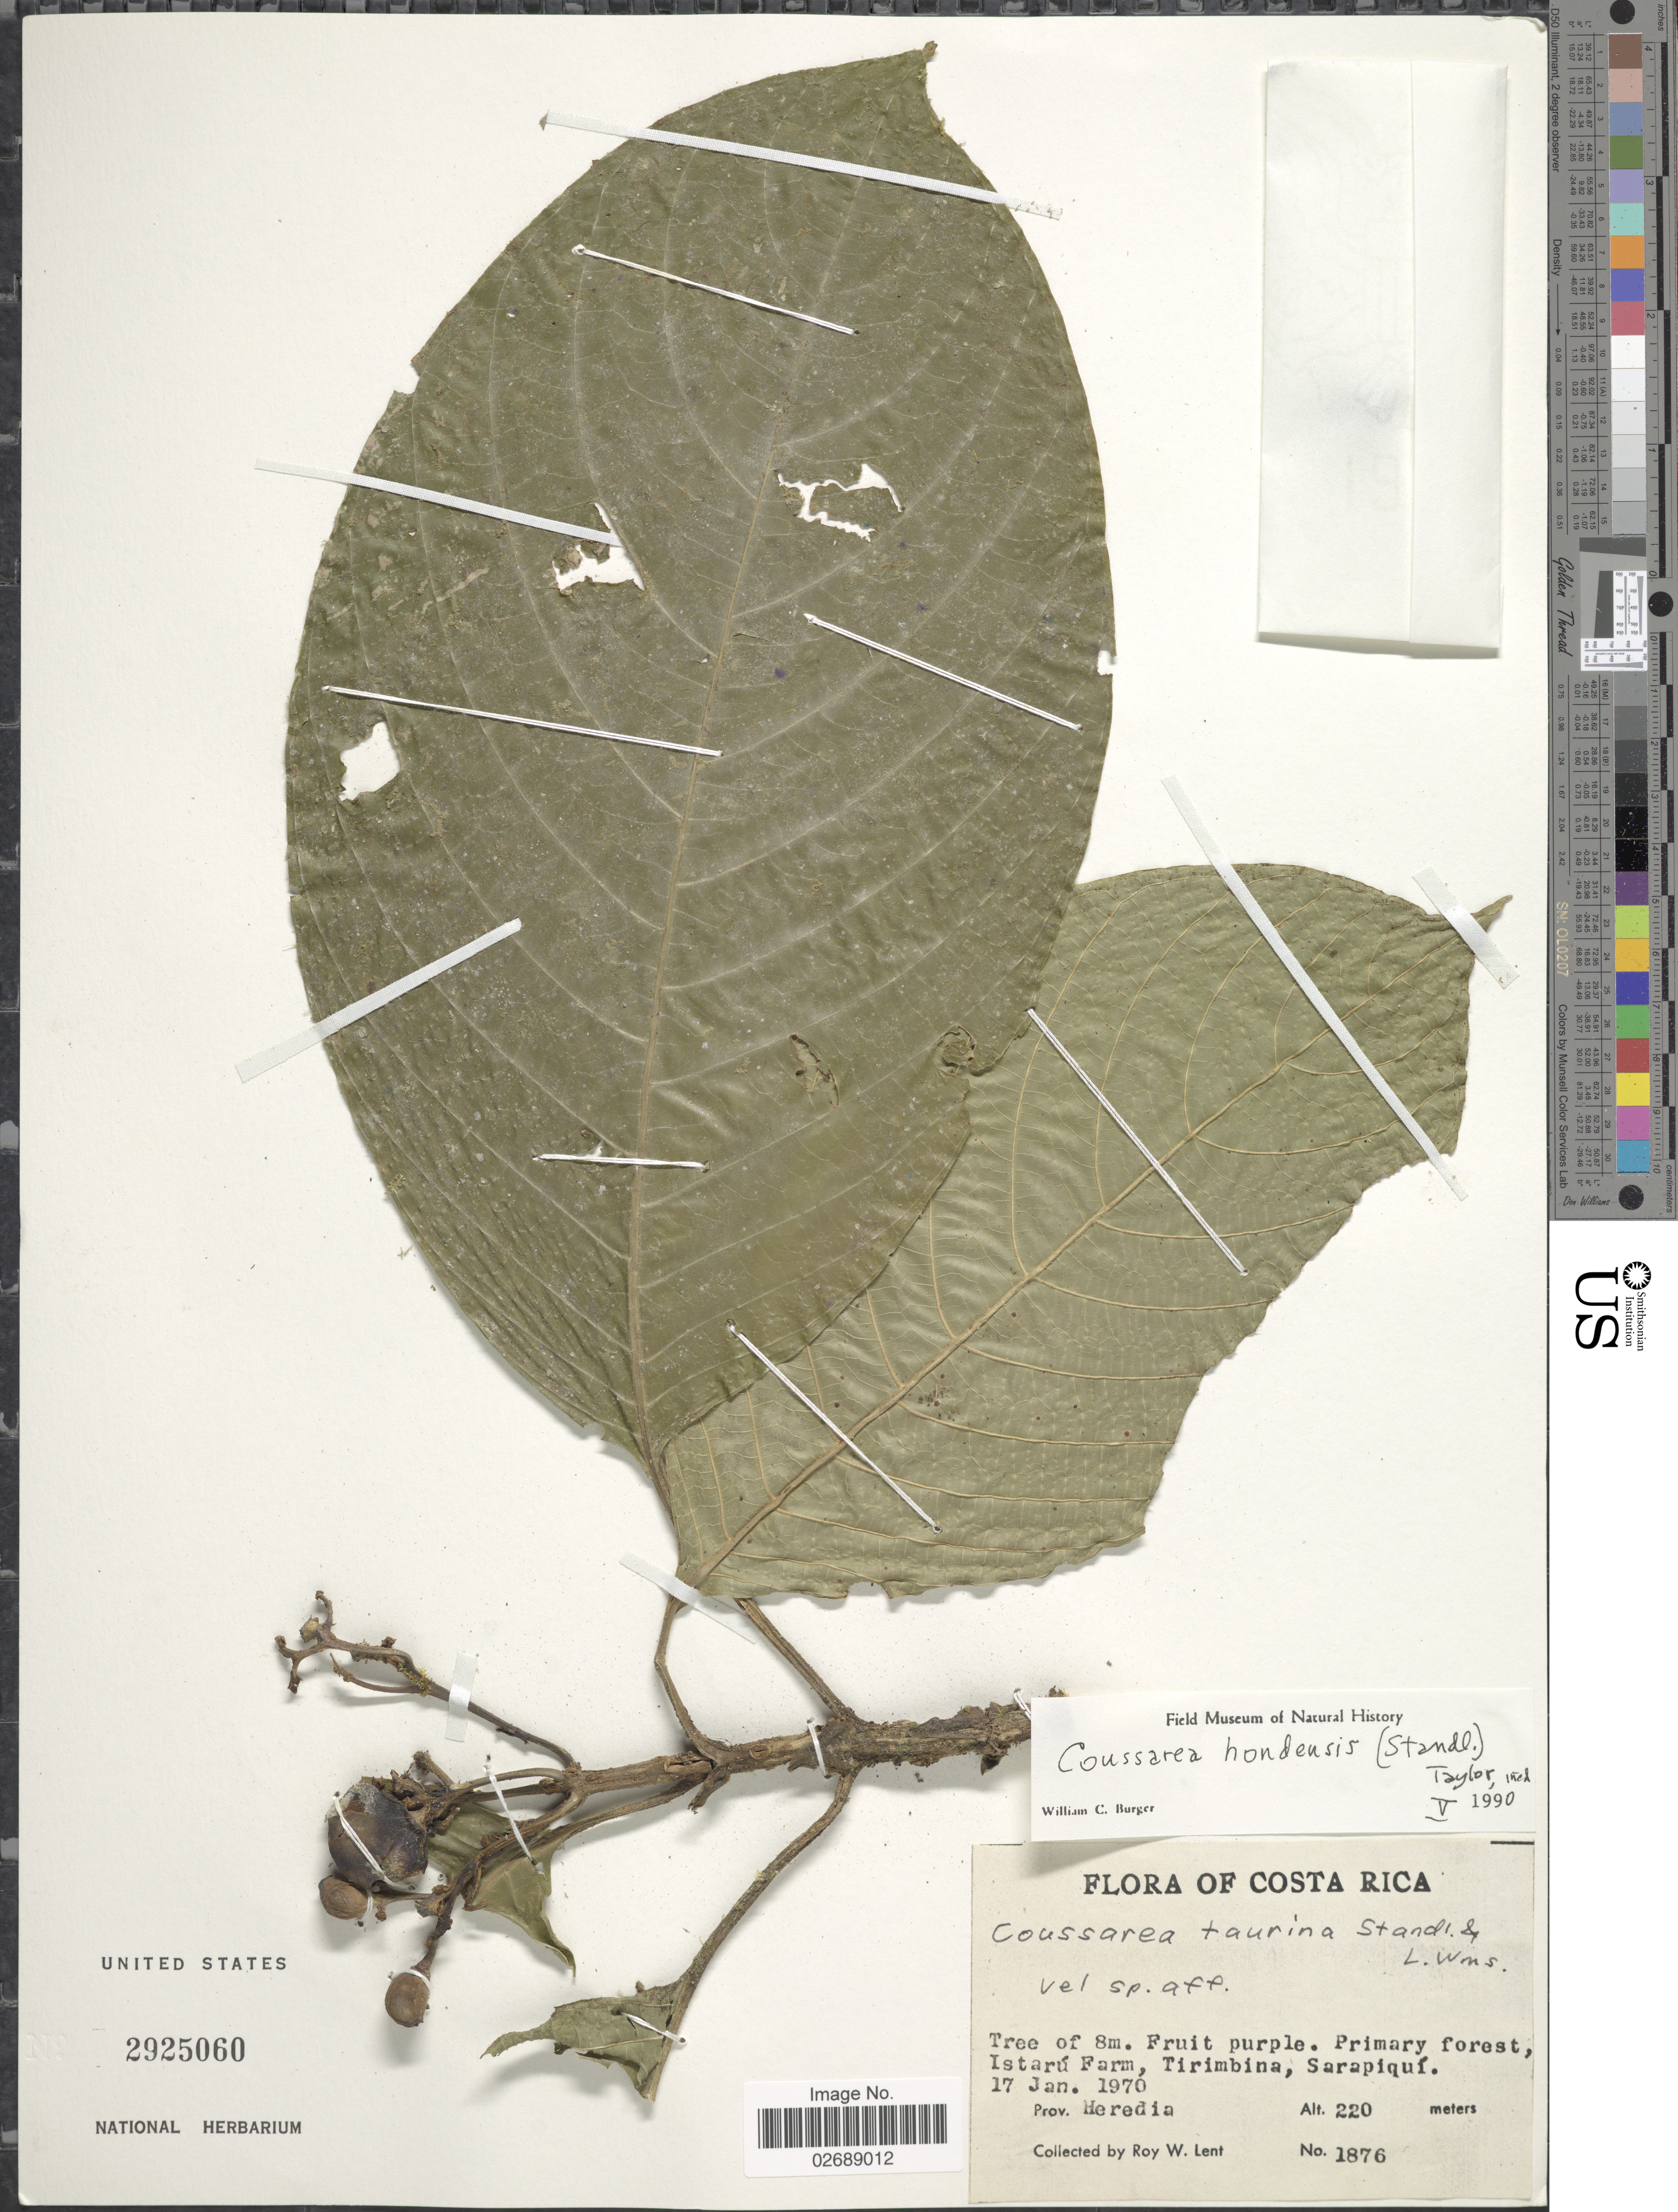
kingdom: Plantae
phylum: Tracheophyta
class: Magnoliopsida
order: Gentianales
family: Rubiaceae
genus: Coussarea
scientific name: Coussarea hondensis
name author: (Müll. Arg.) C.M. Taylor & W.C. Burger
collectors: R. W. Lent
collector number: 1876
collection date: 1970-01-17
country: Costa Rica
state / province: Heredia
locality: Primary forest, Istaru Farm, Tirimbina, Sarapiqui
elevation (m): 220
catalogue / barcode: US 2925060